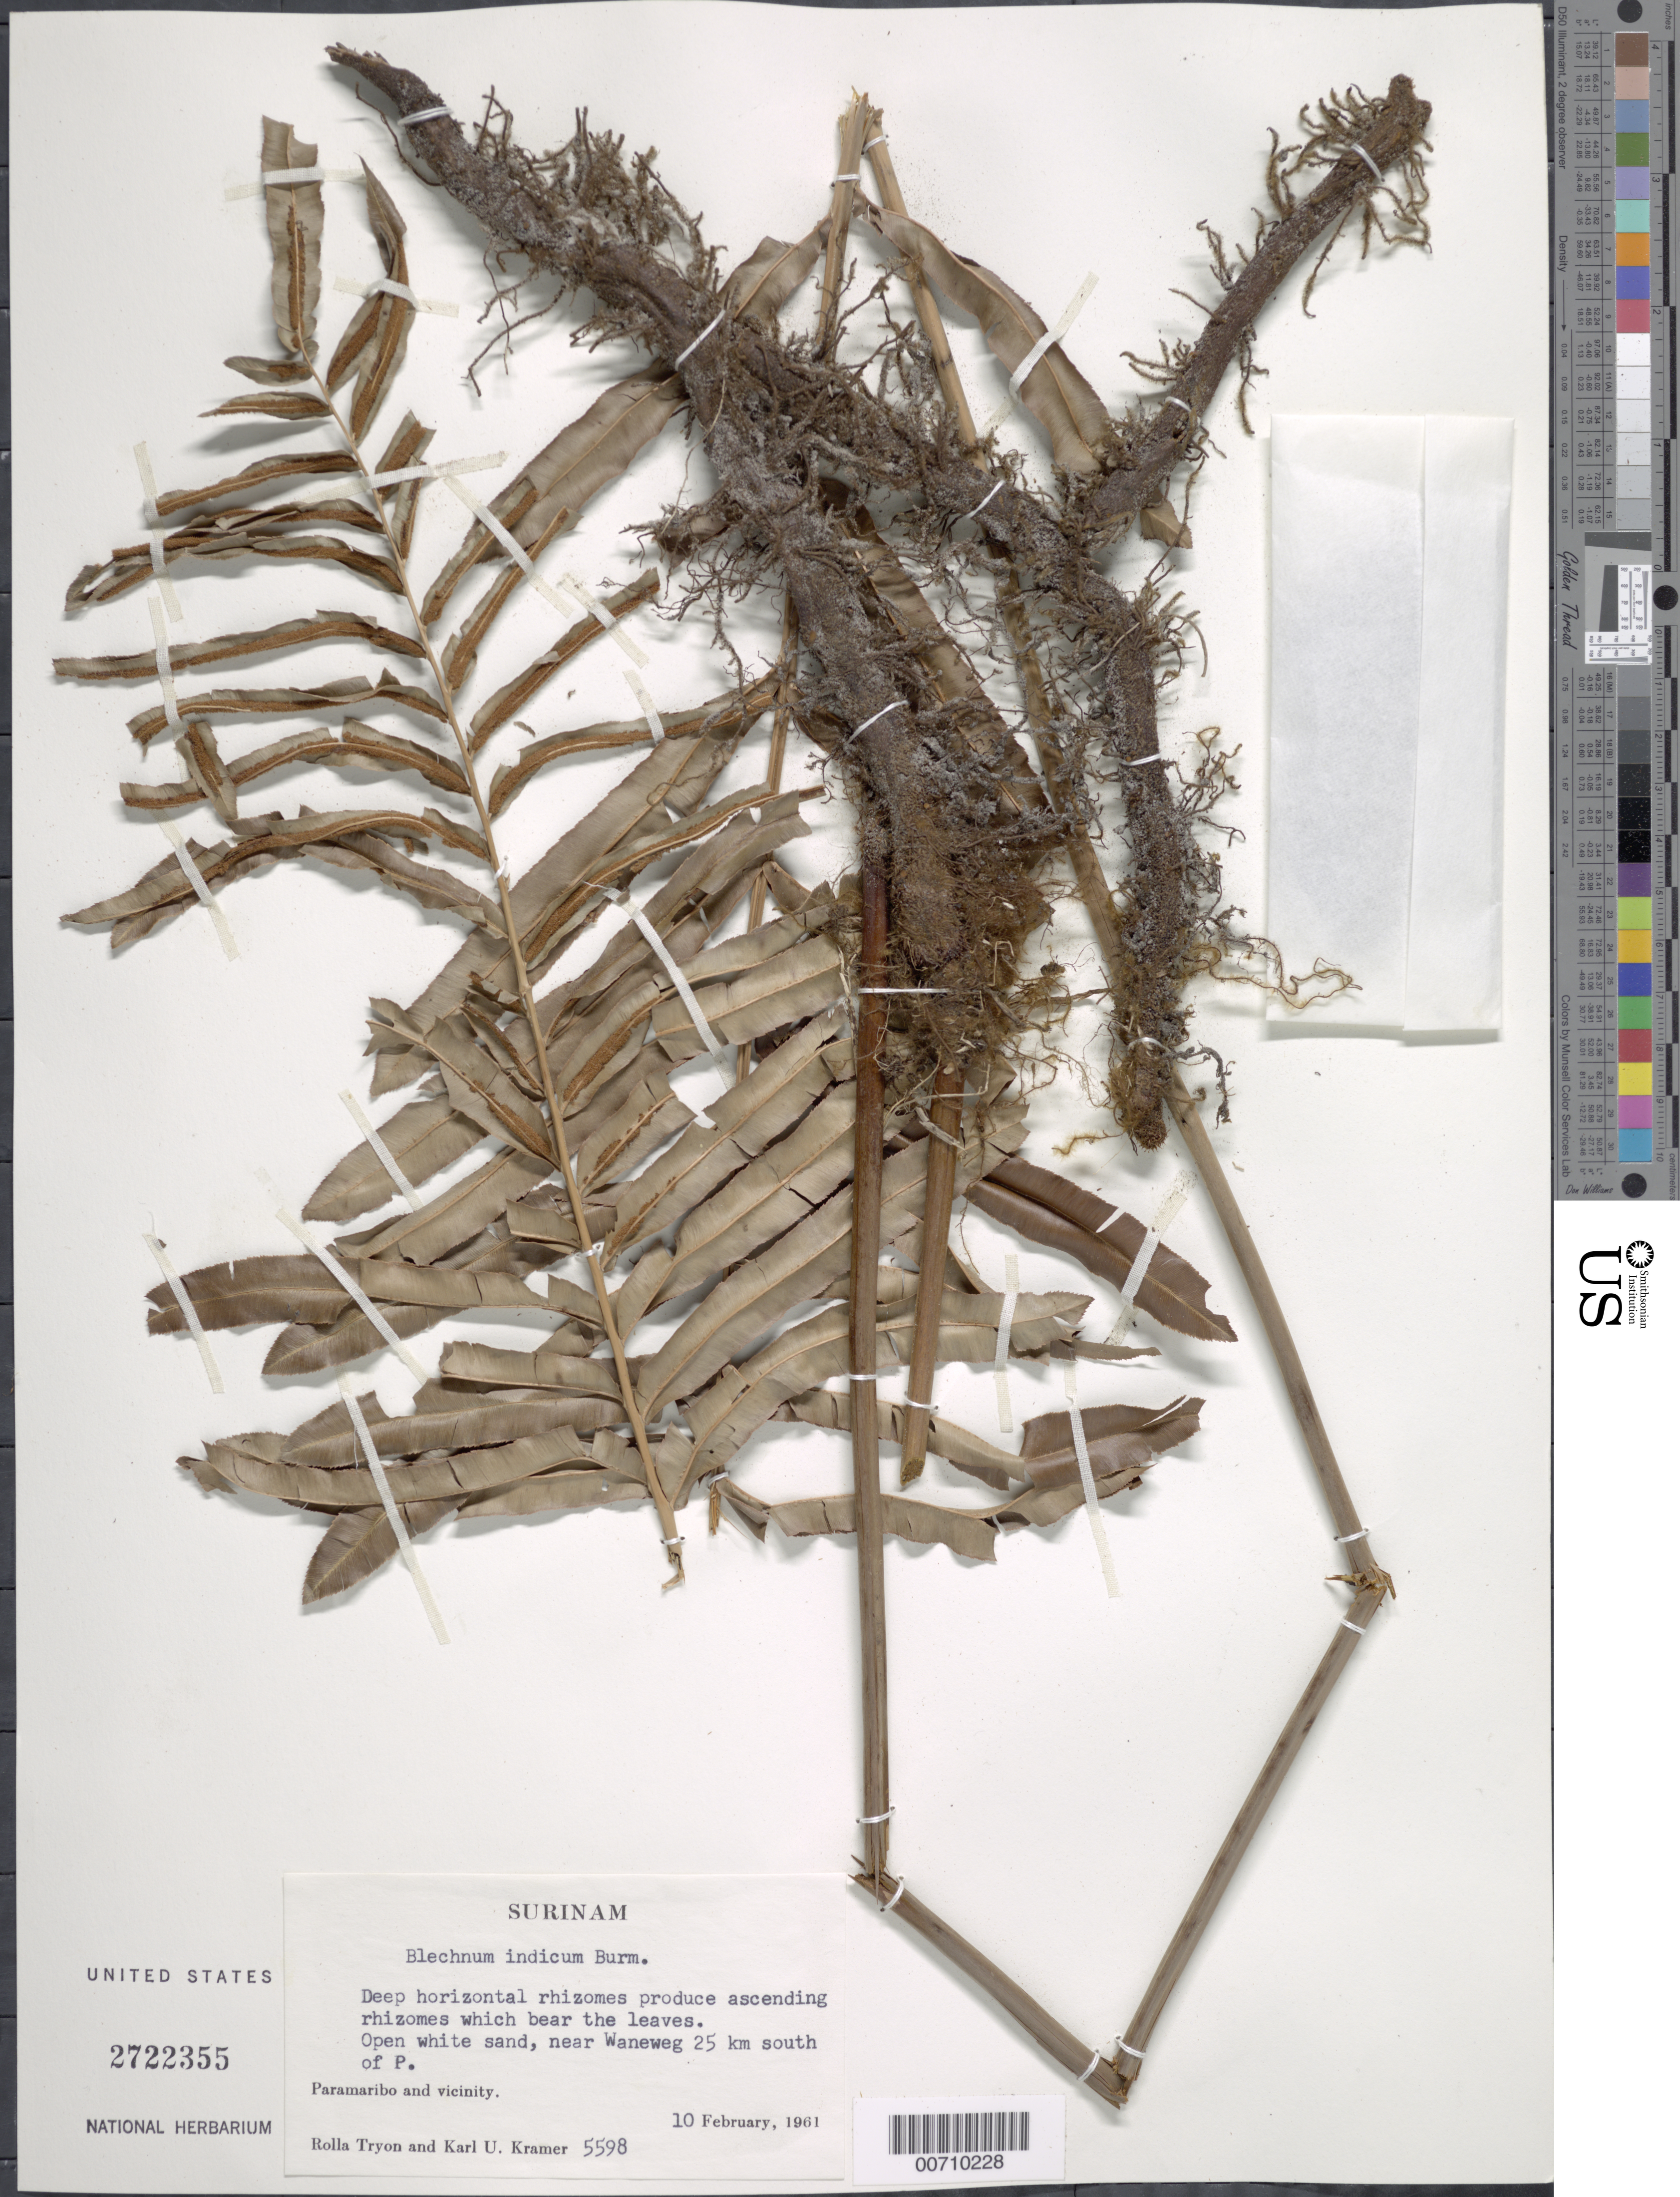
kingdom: Plantae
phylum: Tracheophyta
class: Polypodiopsida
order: Polypodiales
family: Blechnaceae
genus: Telmatoblechnum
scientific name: Telmatoblechnum serrulatum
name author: (Rich.) Perrie et al.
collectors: R. M. Tryon & K. U. Kramer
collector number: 5598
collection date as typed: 10-Feb-61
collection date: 1961-02-10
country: Suriname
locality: Paramaribo, 25 km south of, near Waneweg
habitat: Open white sand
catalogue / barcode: US 2722355